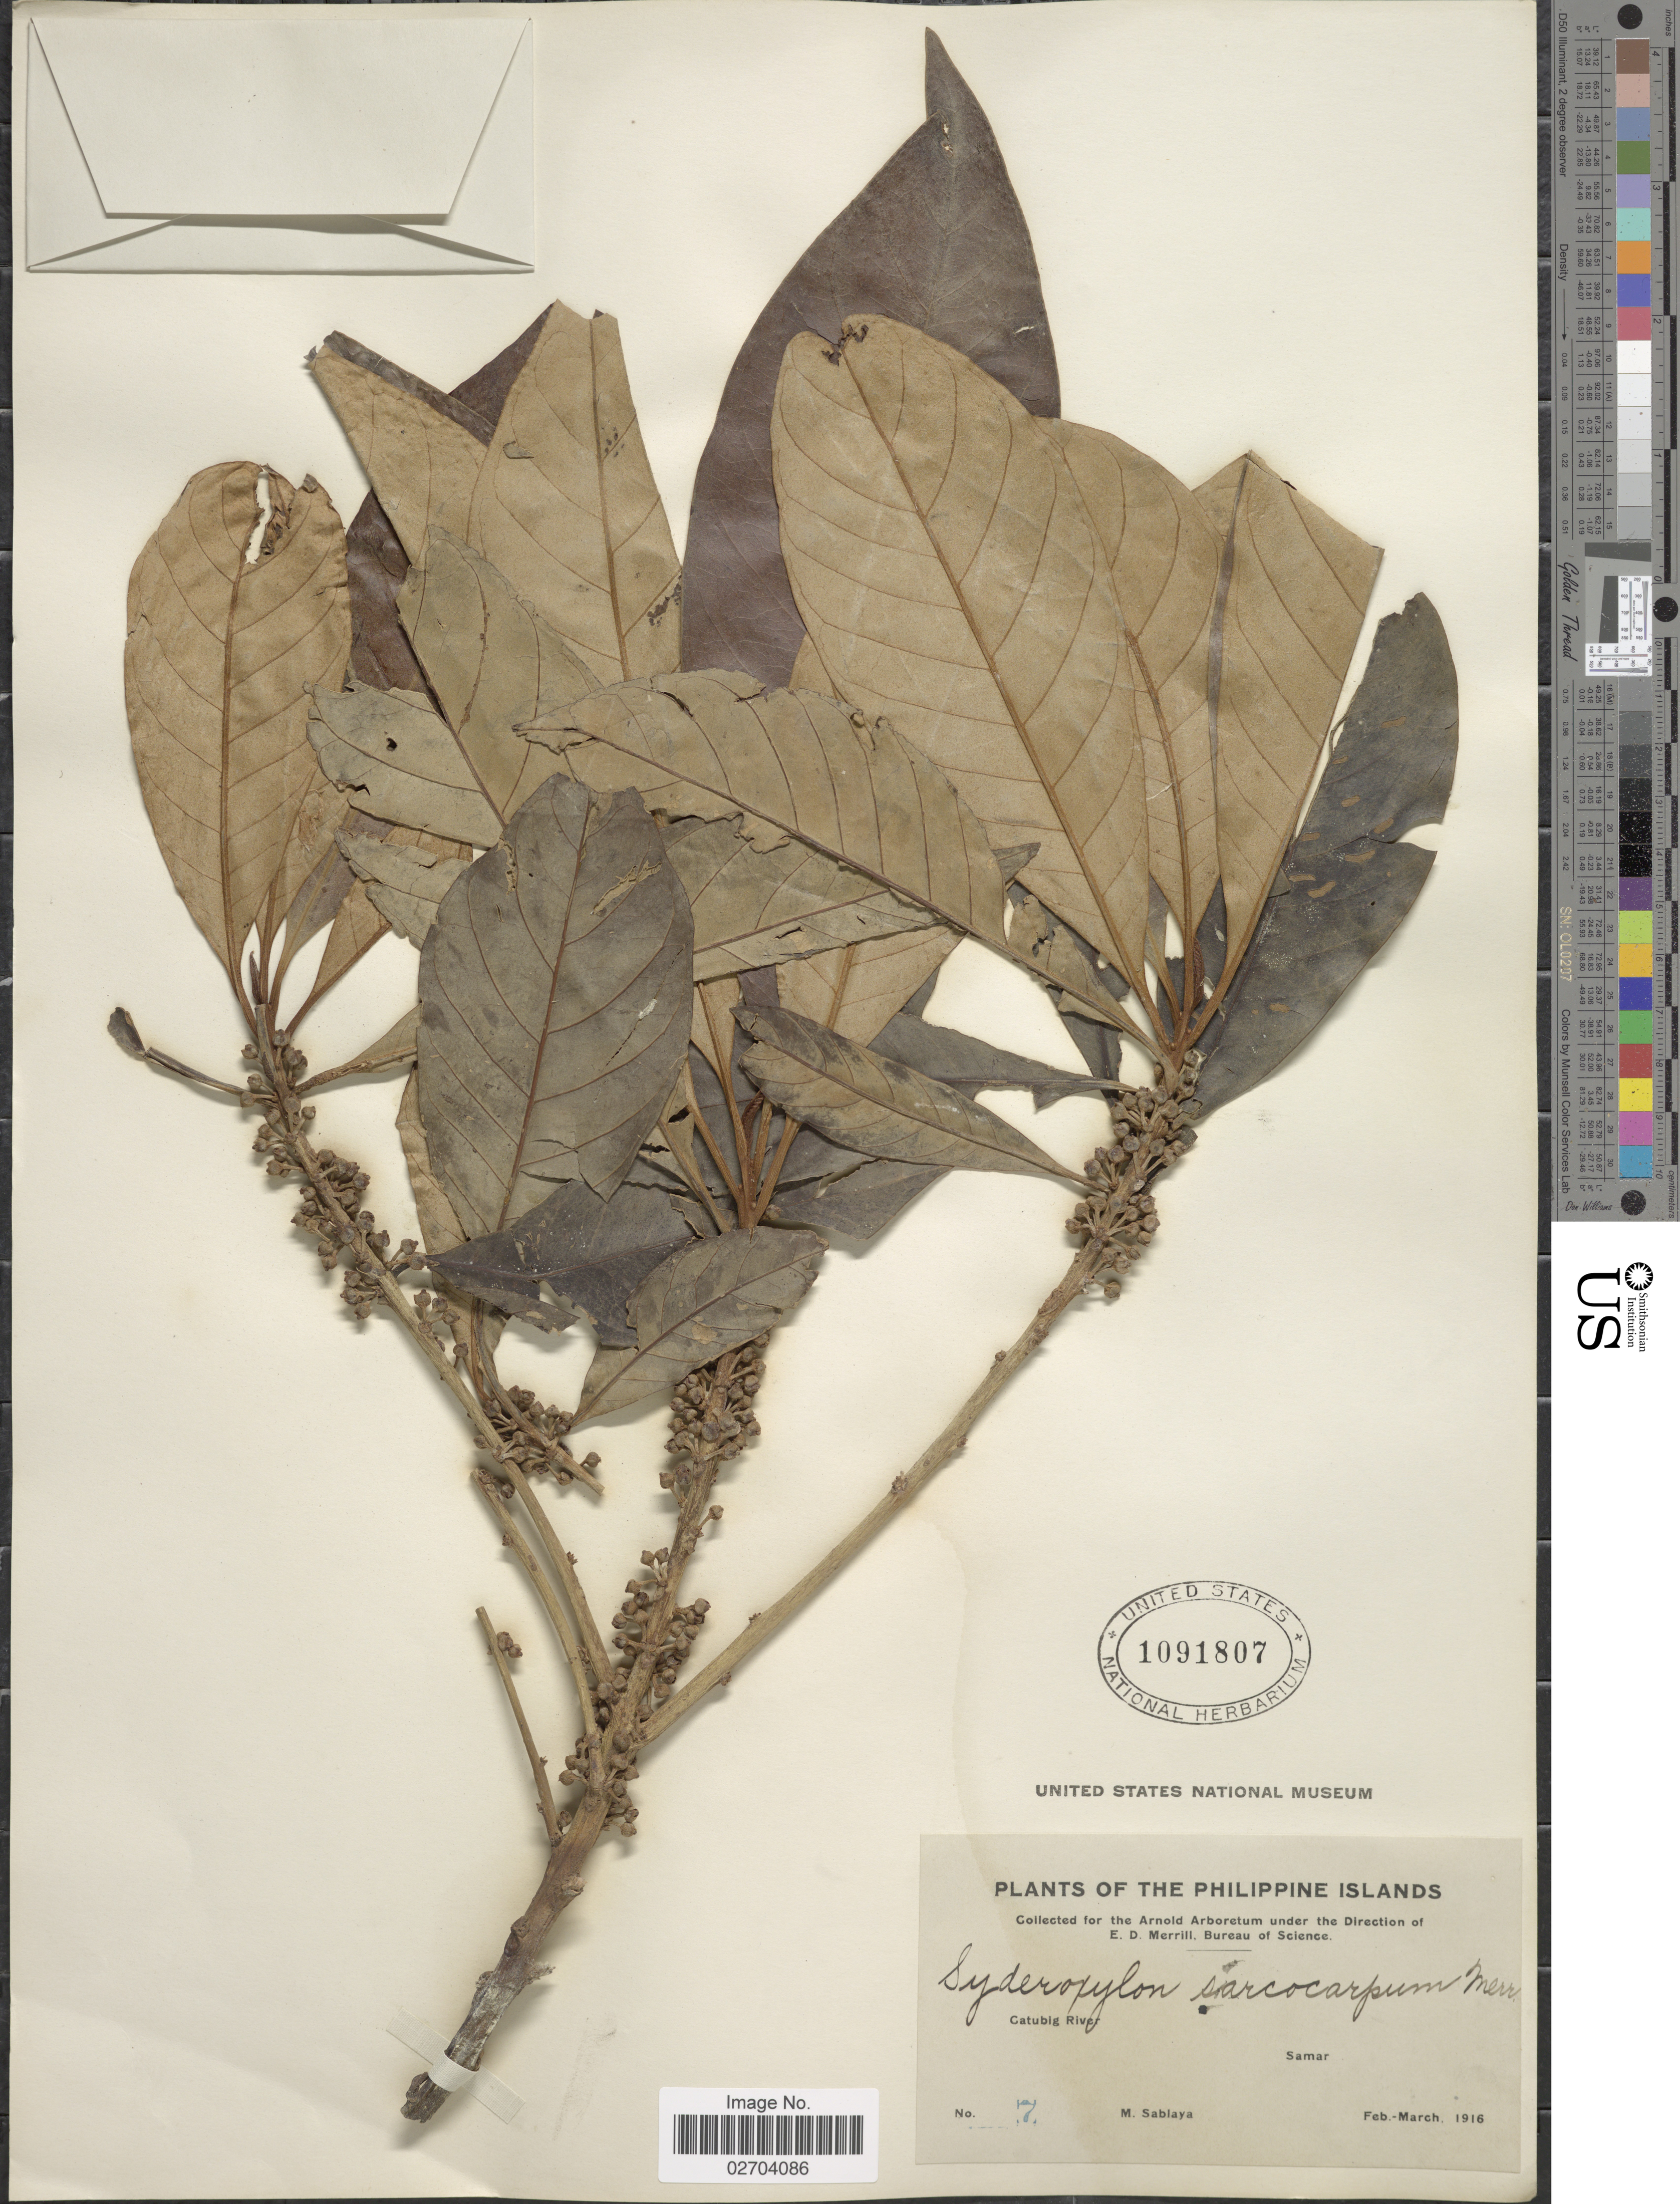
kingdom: Plantae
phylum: Tracheophyta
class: Magnoliopsida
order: Ericales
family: Sapotaceae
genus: Sideroxylon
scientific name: Sideroxylon sarcocarpum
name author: Merr.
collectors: M. Sablaya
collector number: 7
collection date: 1916-02/1916-03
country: Philippines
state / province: Eastern Visayas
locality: Catubig River. Samar.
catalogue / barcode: US 1091807